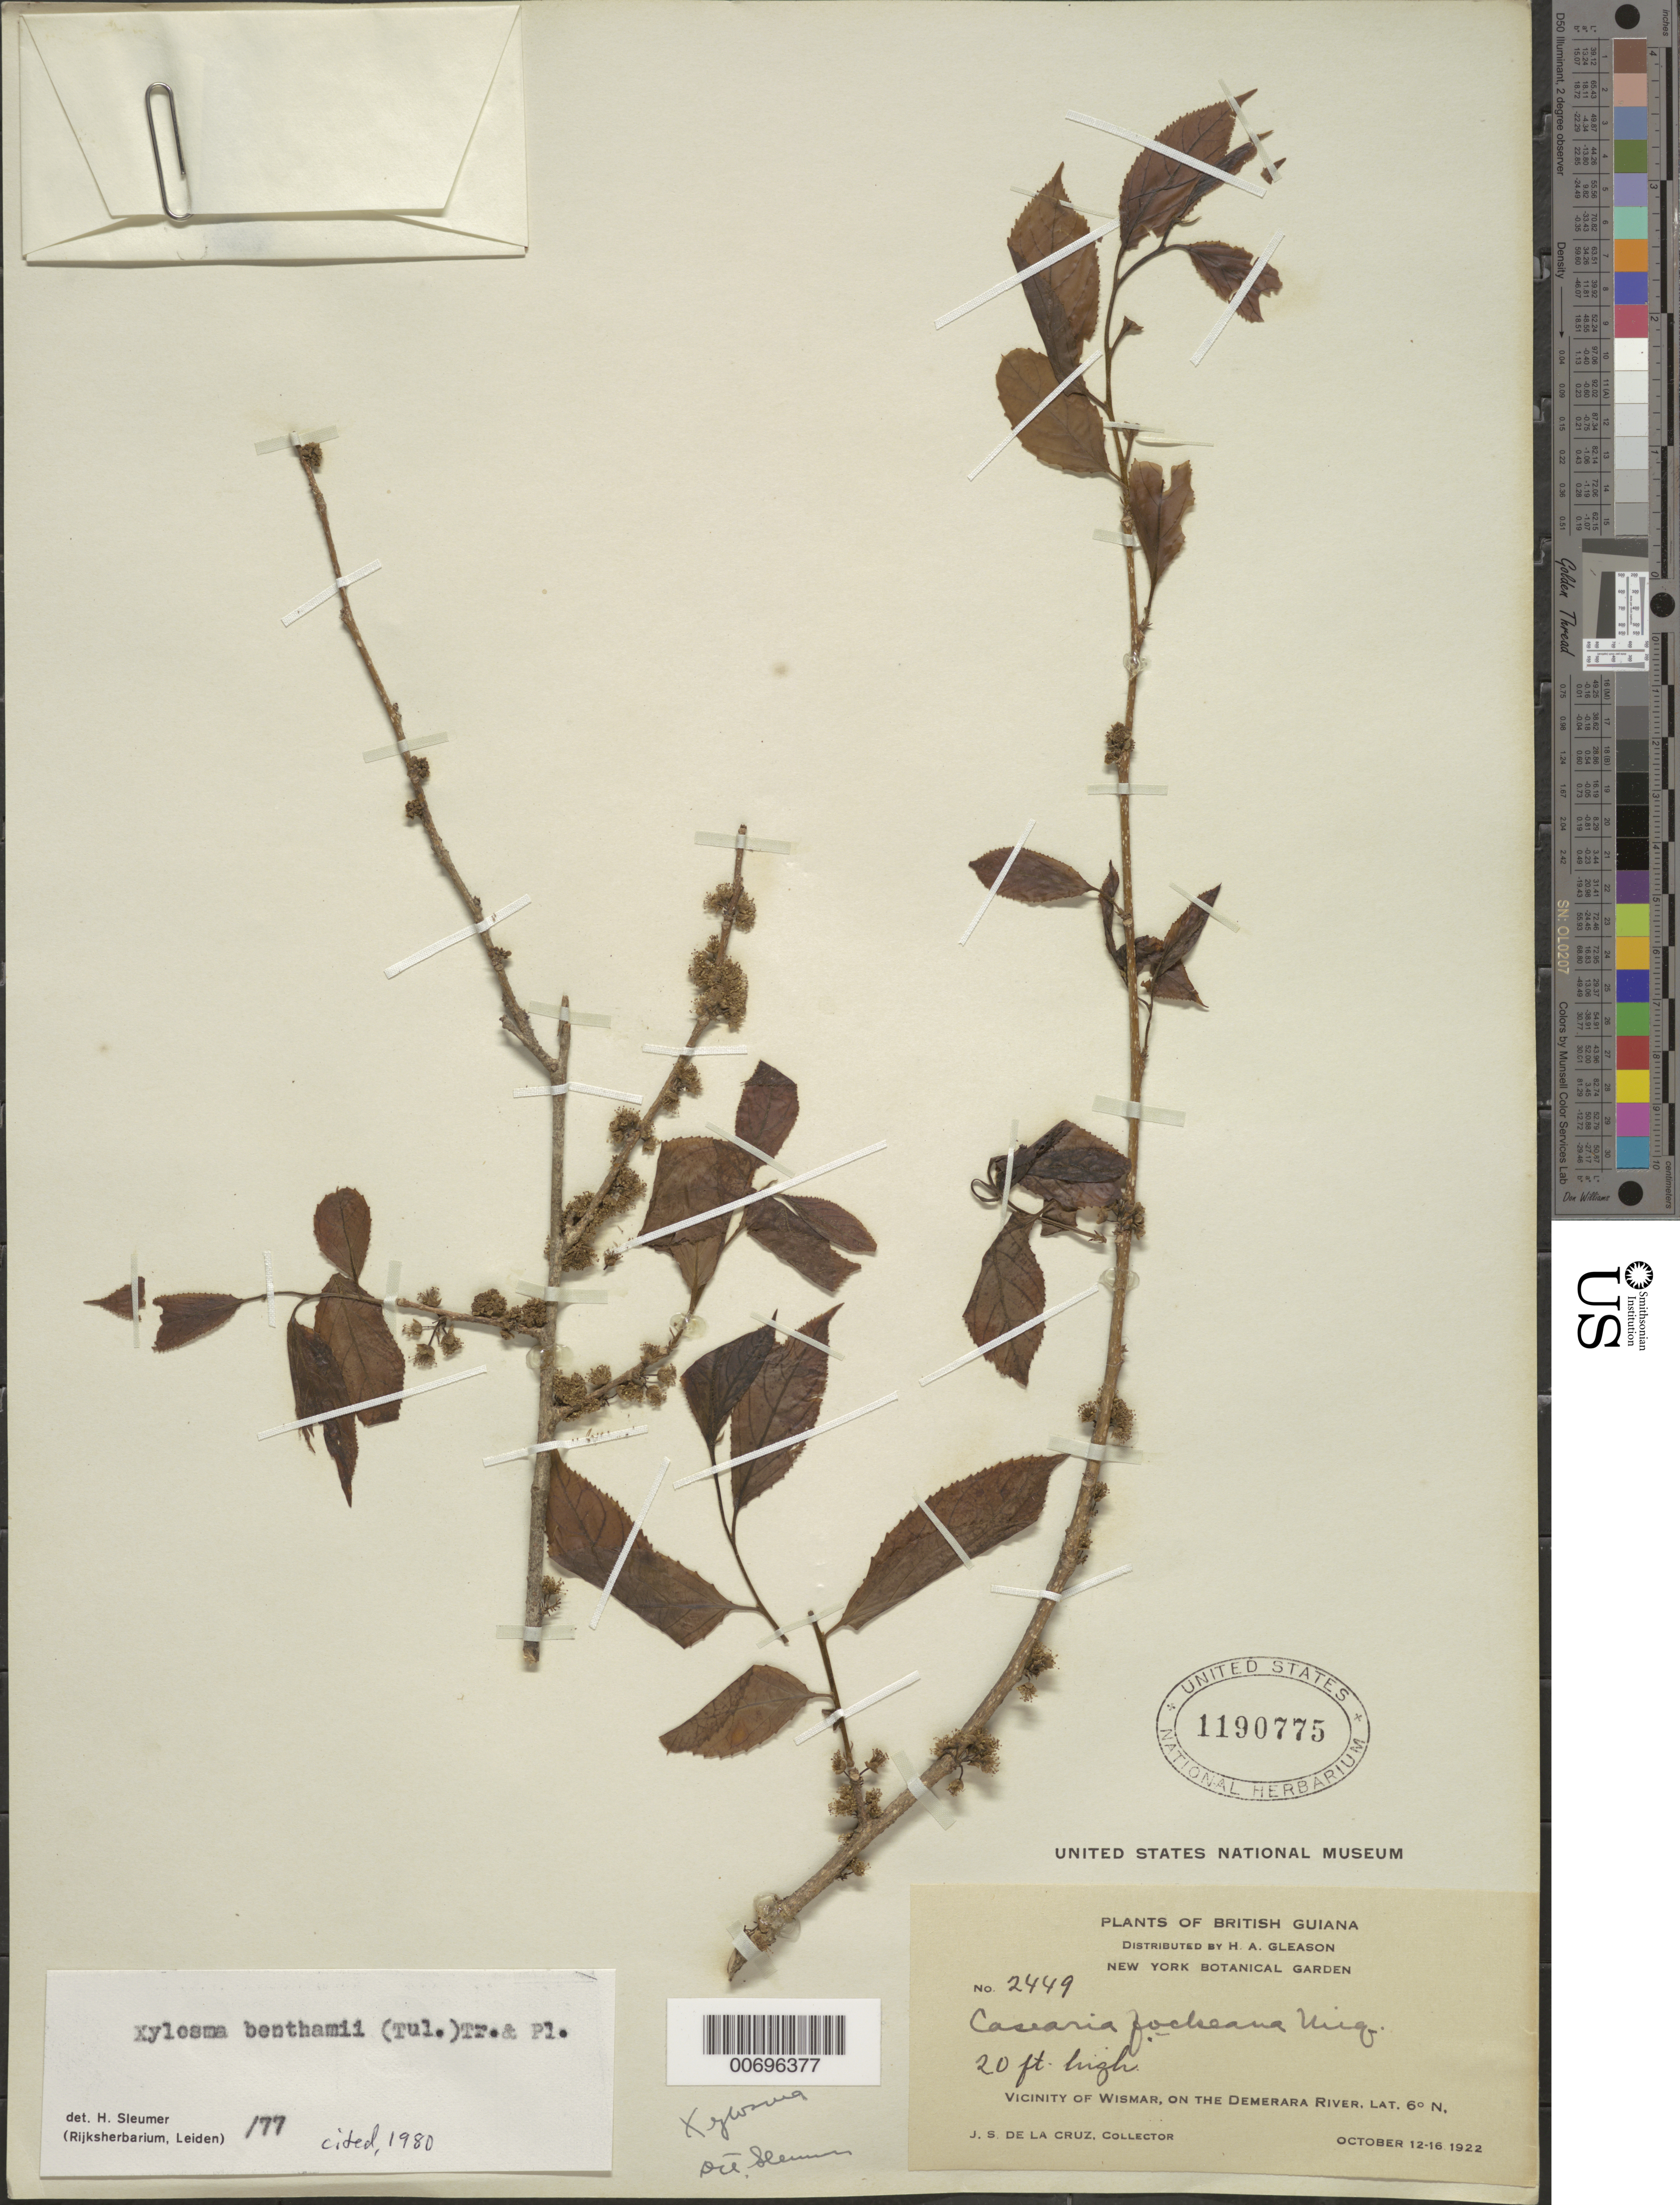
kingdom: Plantae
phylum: Tracheophyta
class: Magnoliopsida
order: Malpighiales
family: Salicaceae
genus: Xylosma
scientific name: Xylosma benthamii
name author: (Tul.) Triana & Planch.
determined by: Sleumer, H. O.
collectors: J. S. de la Cruz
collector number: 2449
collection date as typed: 12-Oct-22 to 16-Oct-22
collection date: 1922-10-12/1922-10-16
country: Guyana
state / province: U. Demerara-Berbice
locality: Wismar vic., on the Demerara River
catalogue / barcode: US 1190775